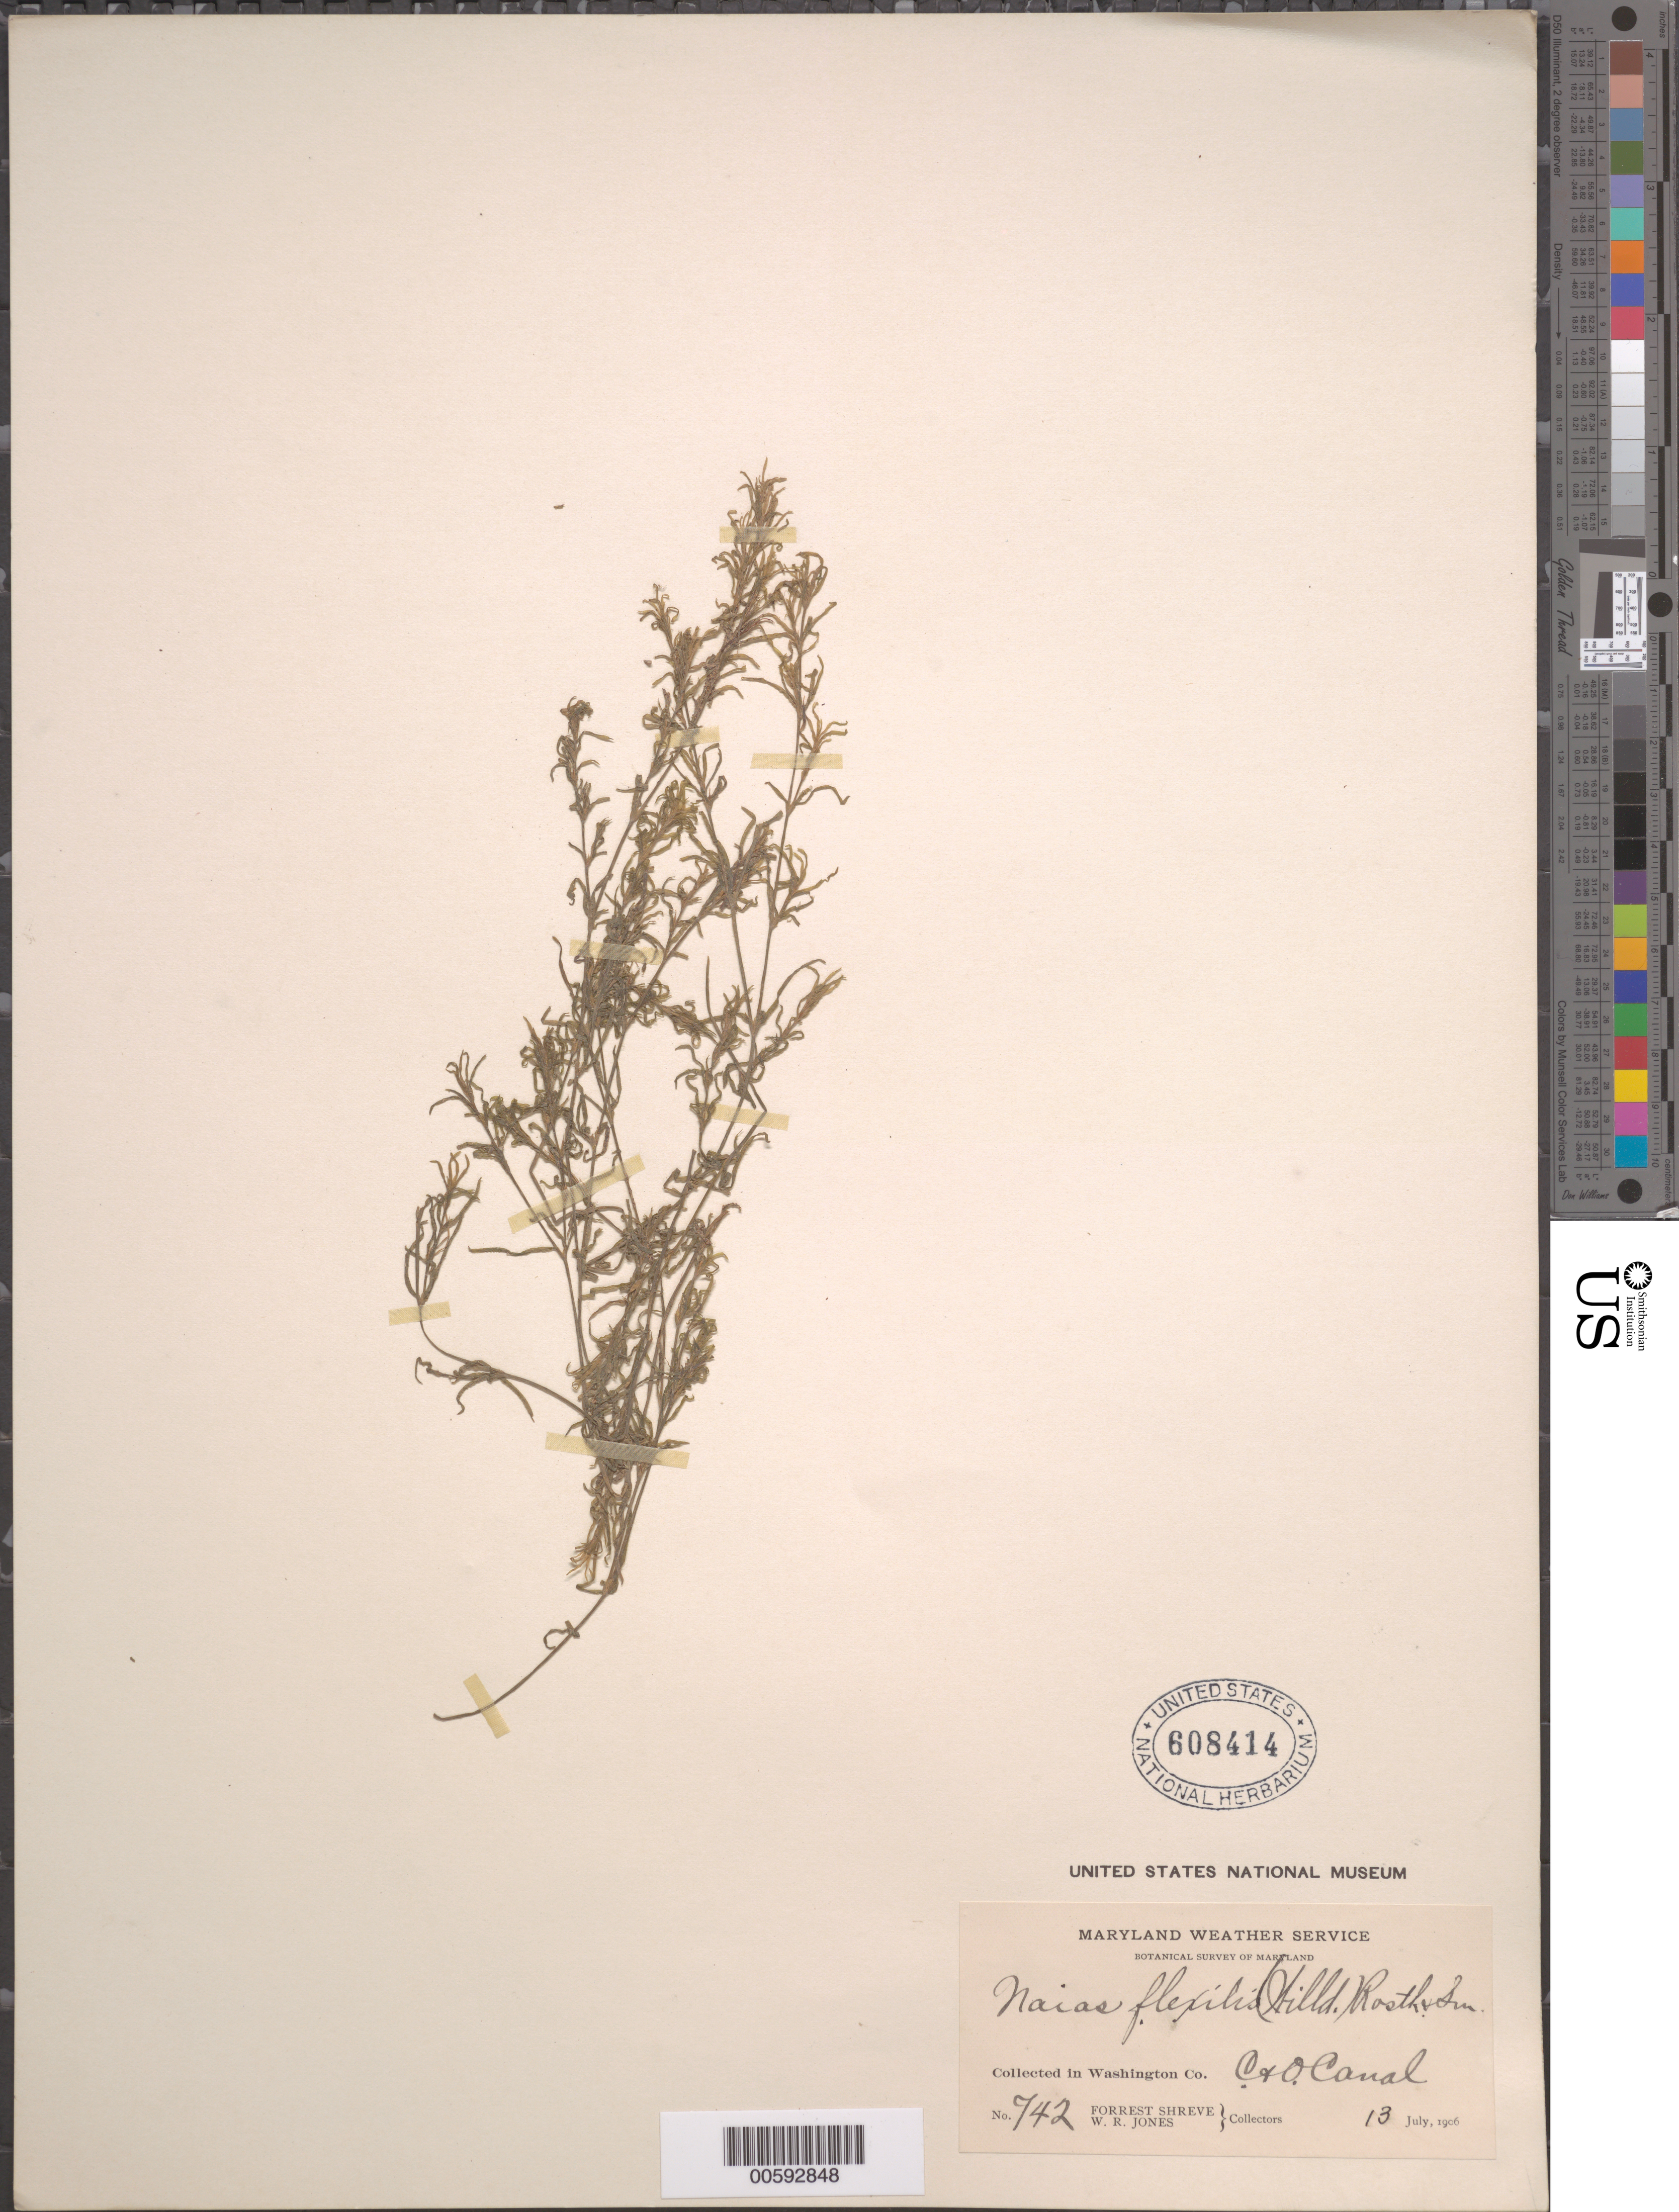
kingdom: Plantae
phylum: Tracheophyta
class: Liliopsida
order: Alismatales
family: Hydrocharitaceae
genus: Najas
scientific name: Najas flexilis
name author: (Willd.) Rostk. & Schmidt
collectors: F. Shreve & W. R. Jones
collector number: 742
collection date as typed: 13 Jul 1906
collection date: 1906-07-13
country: United States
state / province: Maryland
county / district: Washington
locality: C & O Canal?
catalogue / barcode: US 608414